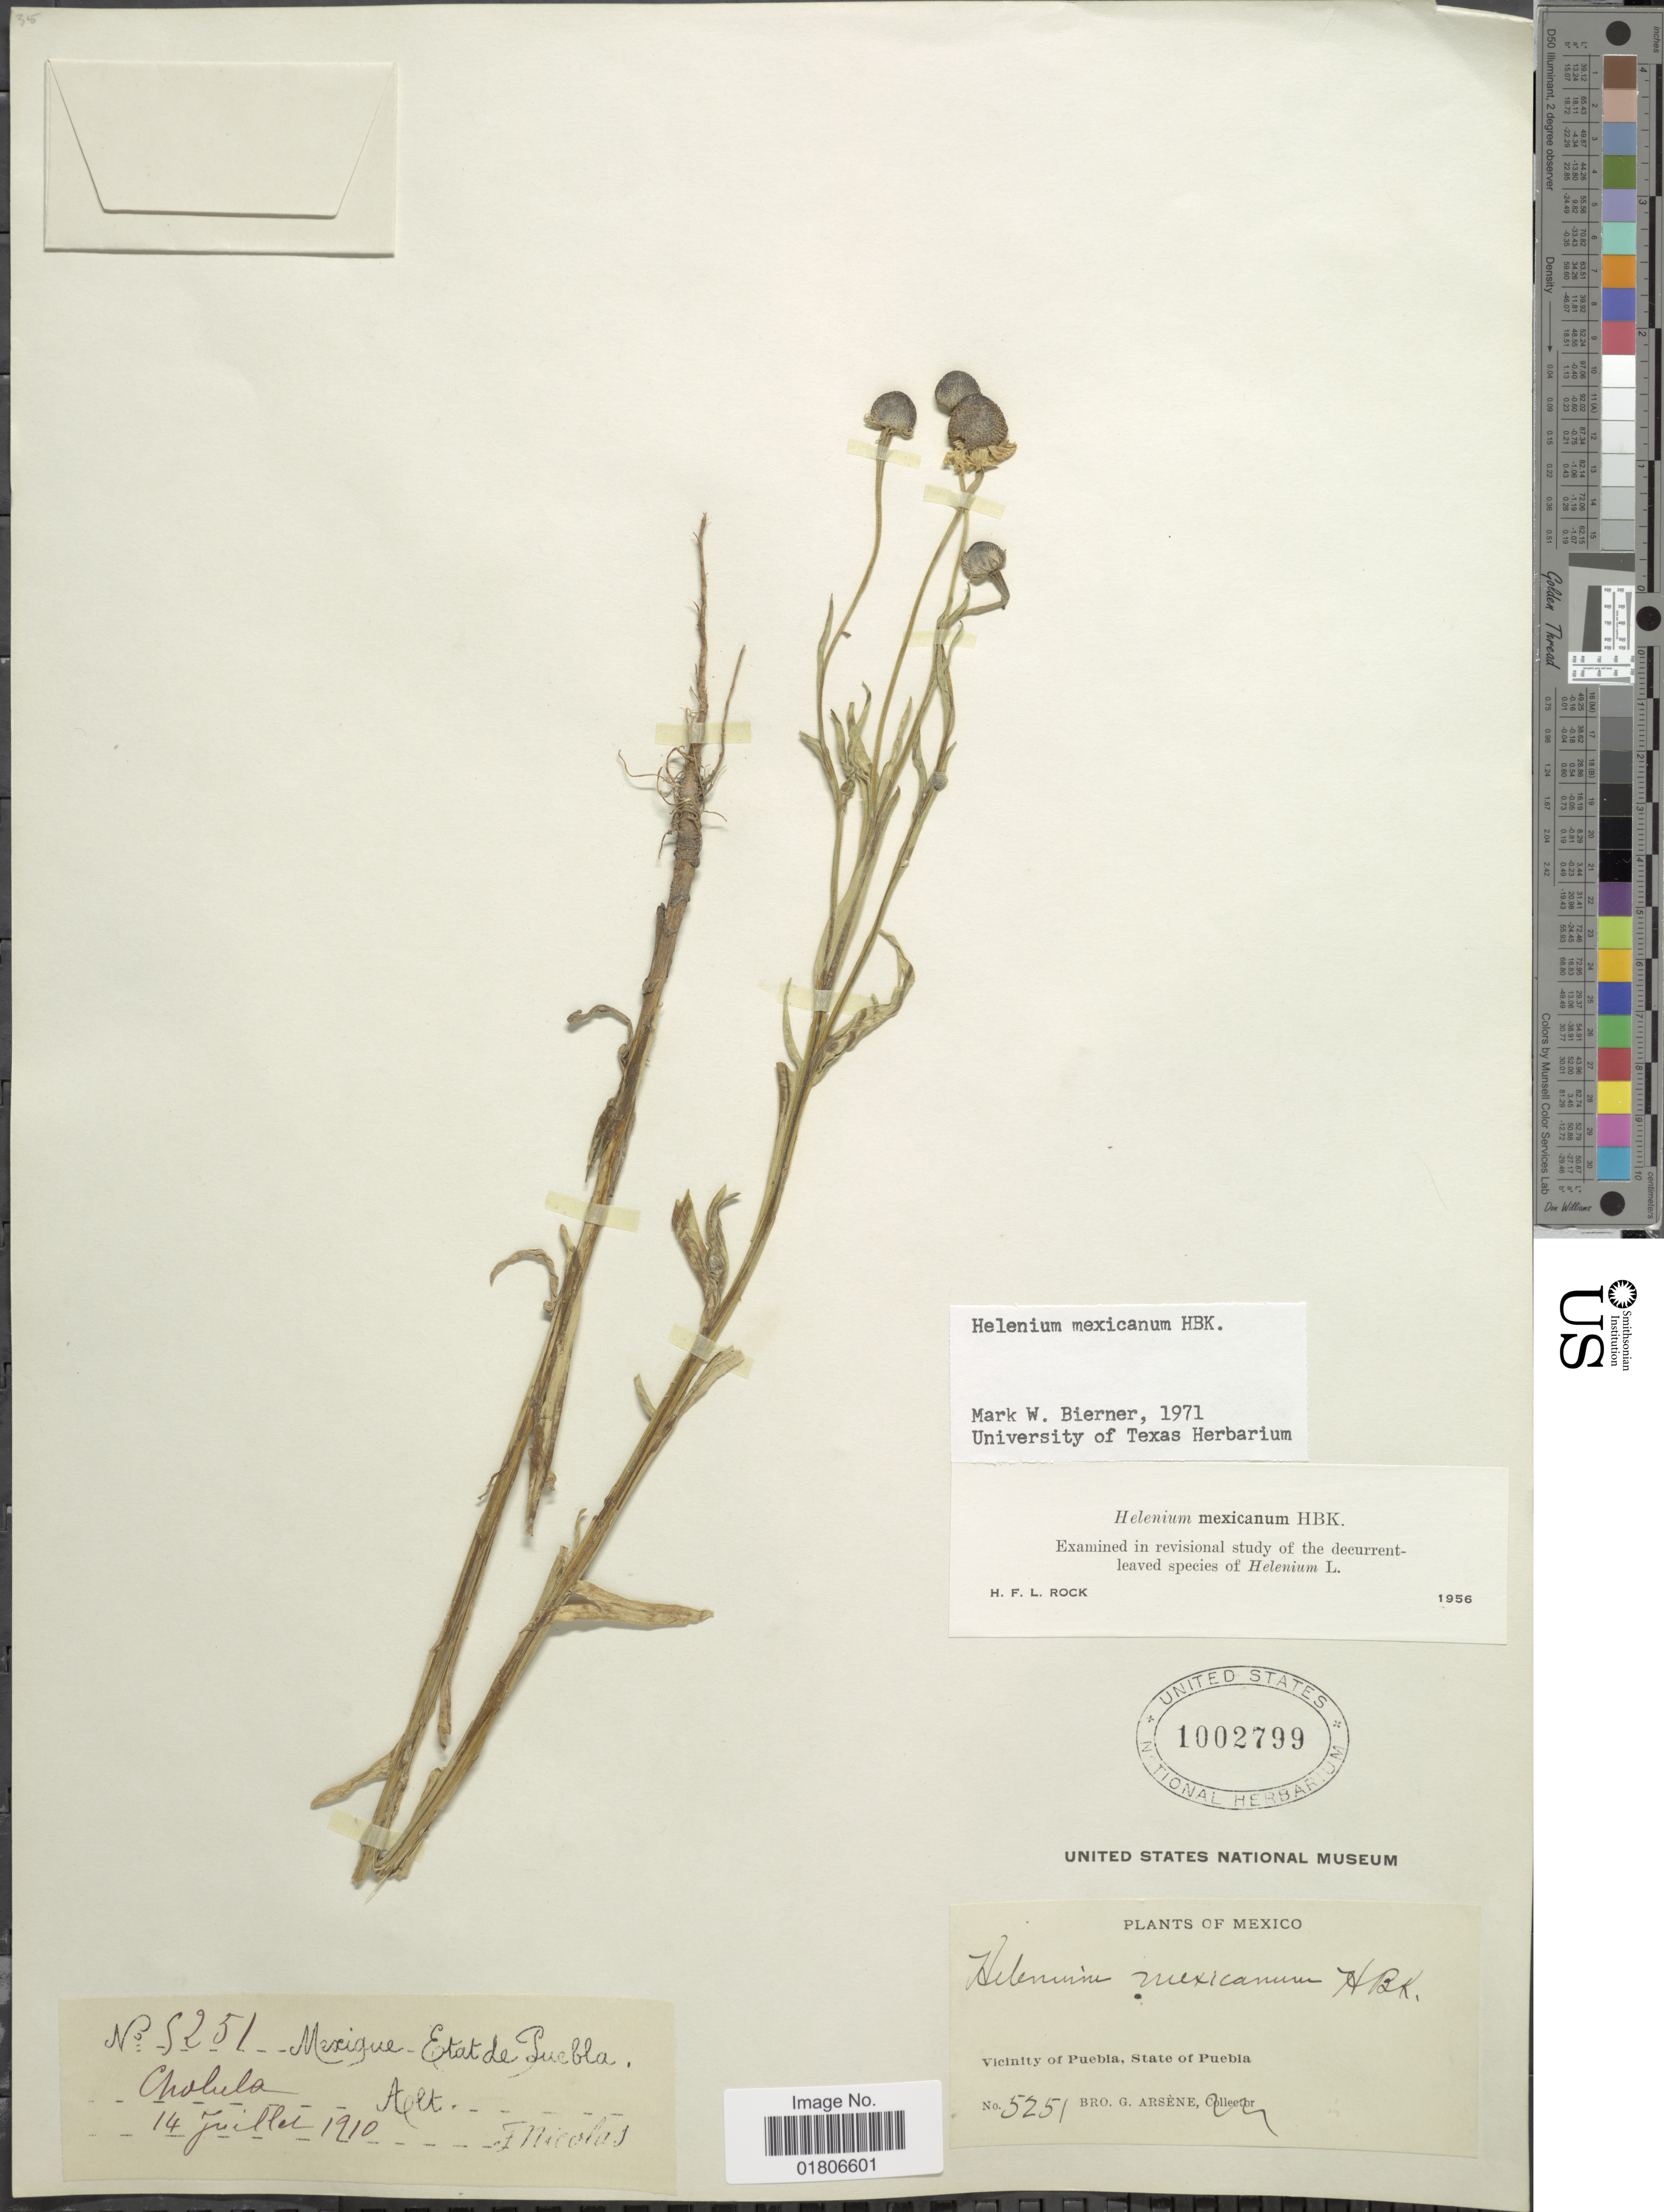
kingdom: Plantae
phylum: Tracheophyta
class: Magnoliopsida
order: Asterales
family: Asteraceae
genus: Helenium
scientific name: Helenium mexicanum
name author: Kunth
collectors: F. Nicolas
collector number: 5251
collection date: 1910-07-14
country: Mexico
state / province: Puebla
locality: Cholula. Vicinity of Puebla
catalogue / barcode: US 1002799